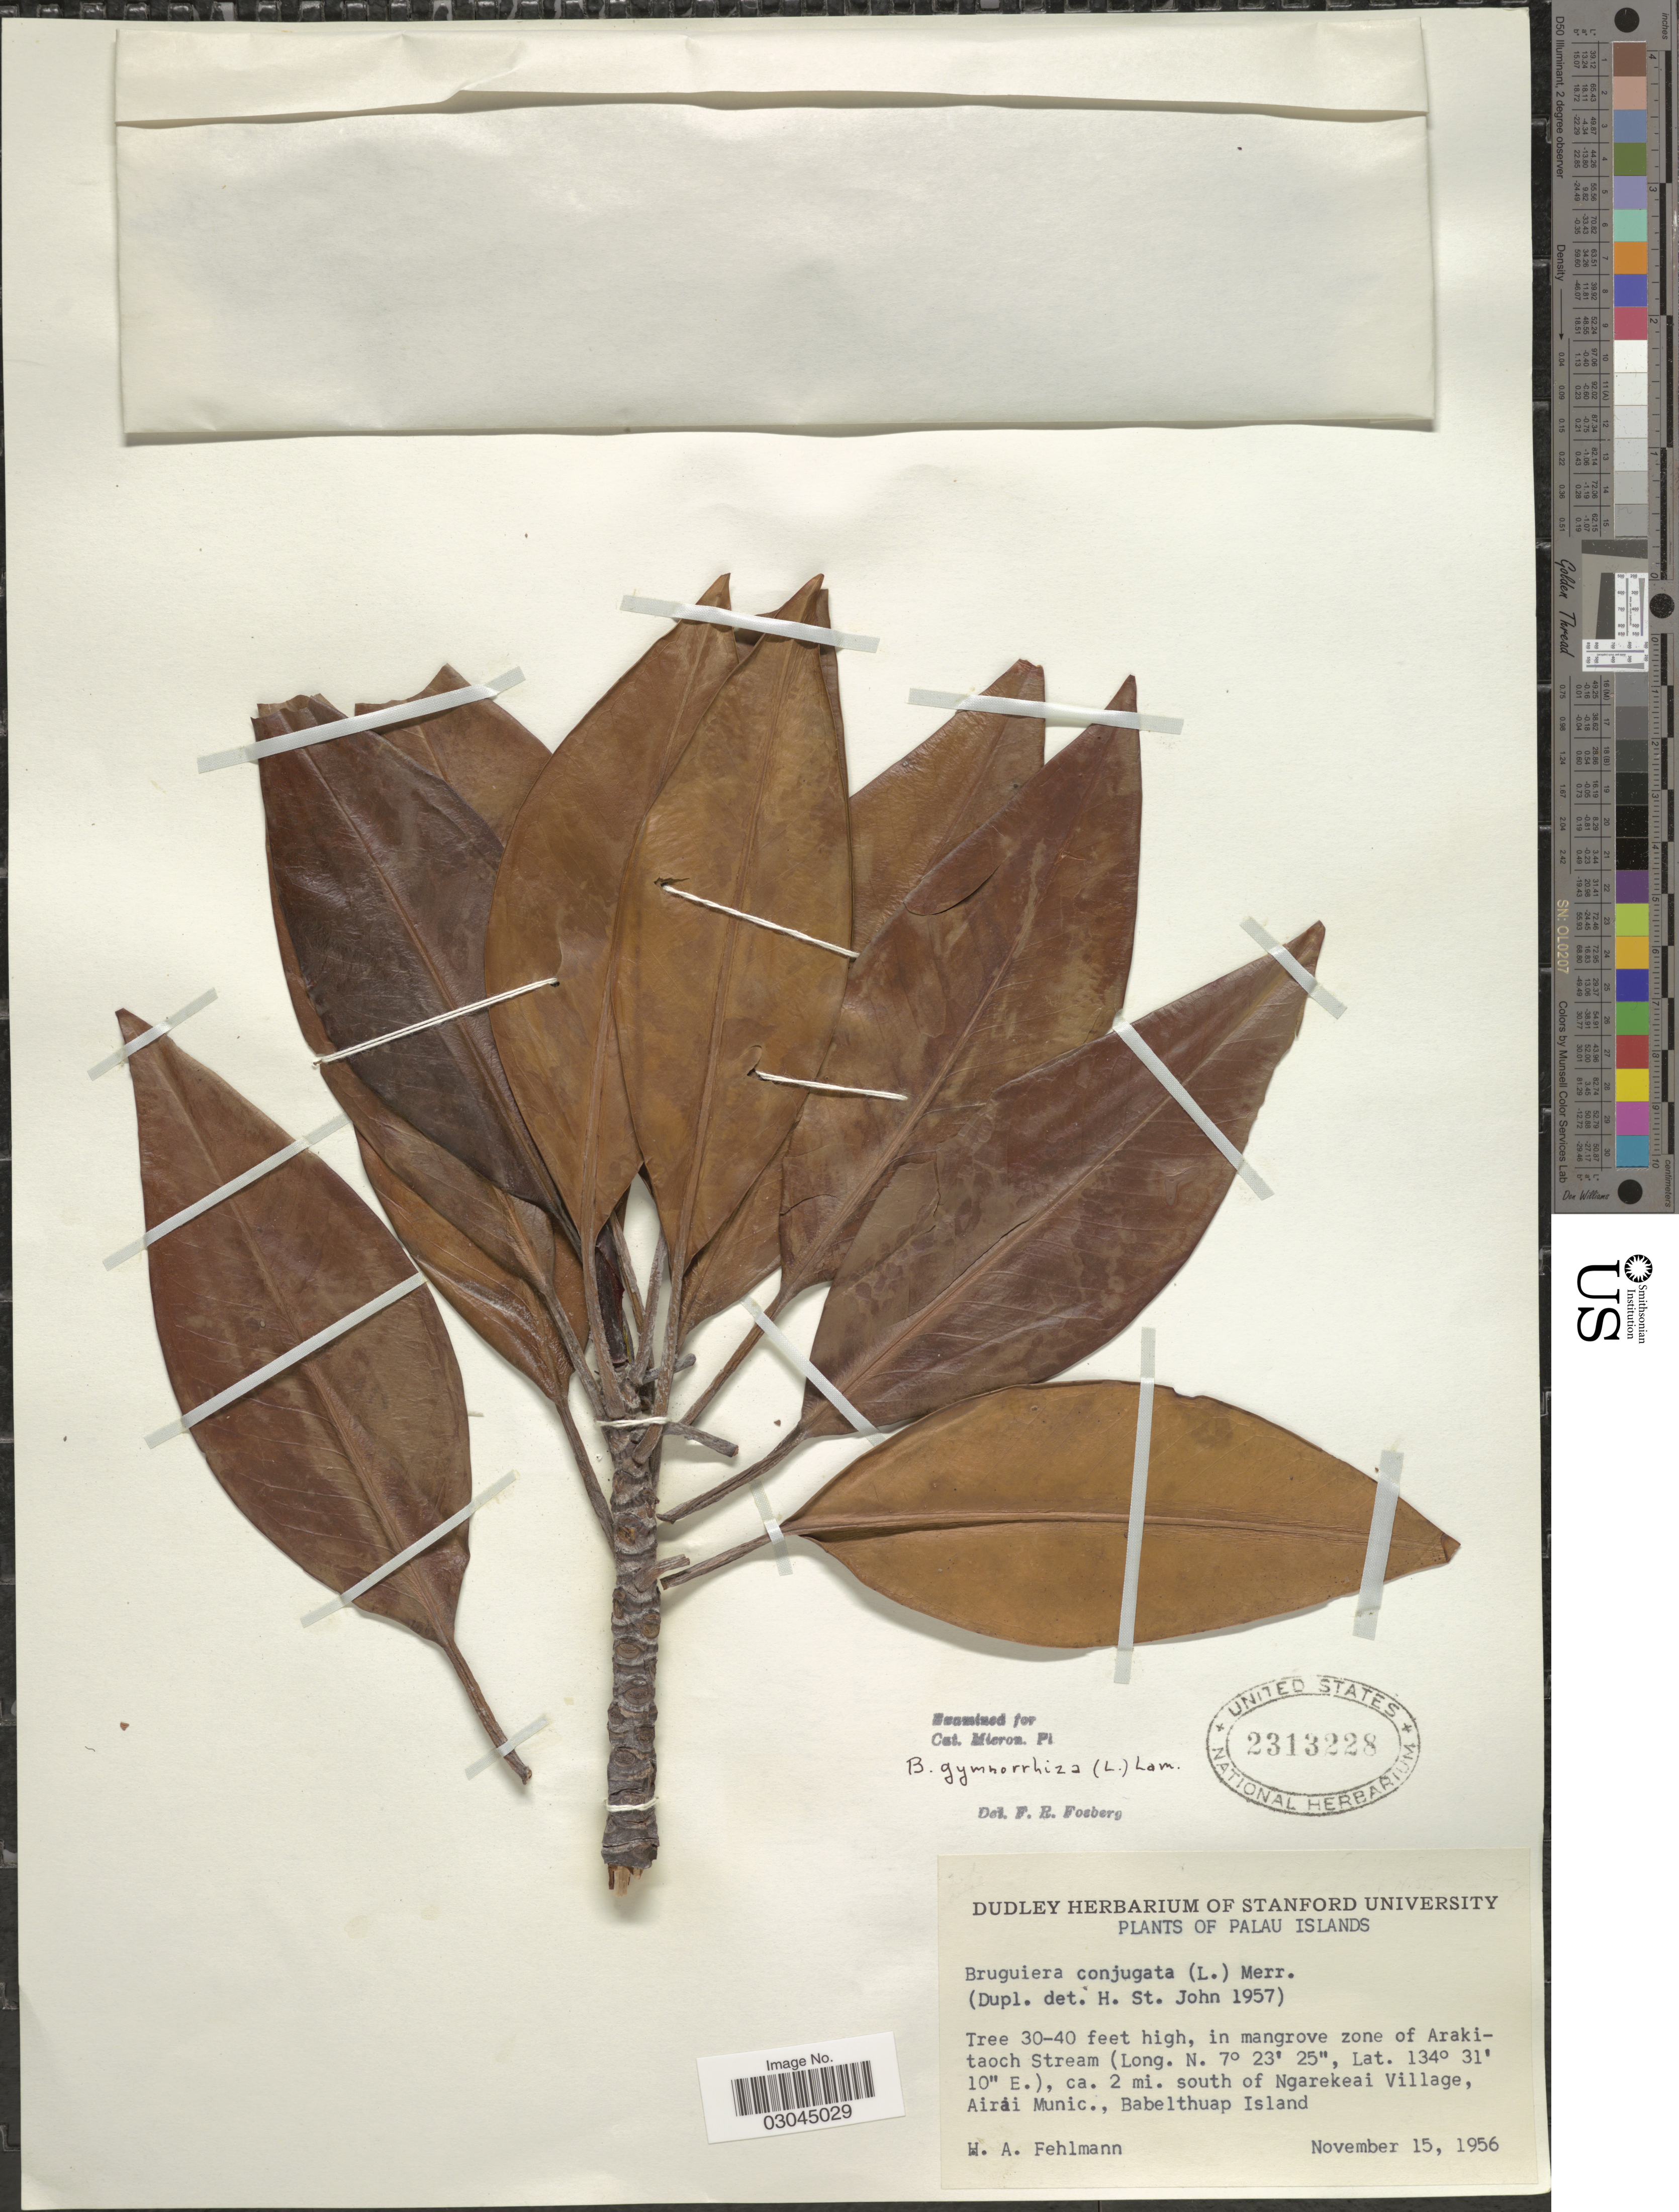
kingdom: Plantae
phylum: Tracheophyta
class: Magnoliopsida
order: Malpighiales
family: Rhizophoraceae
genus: Bruguiera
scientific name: Bruguiera gymnorhiza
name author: (L.) Savigny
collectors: H. Fehlmann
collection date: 1956-11-15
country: Palau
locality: Palau Islands, ca. 2 mi. south of Ngarekeai Village, Airai Munic., Babelthuap Island.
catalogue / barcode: US 2313228